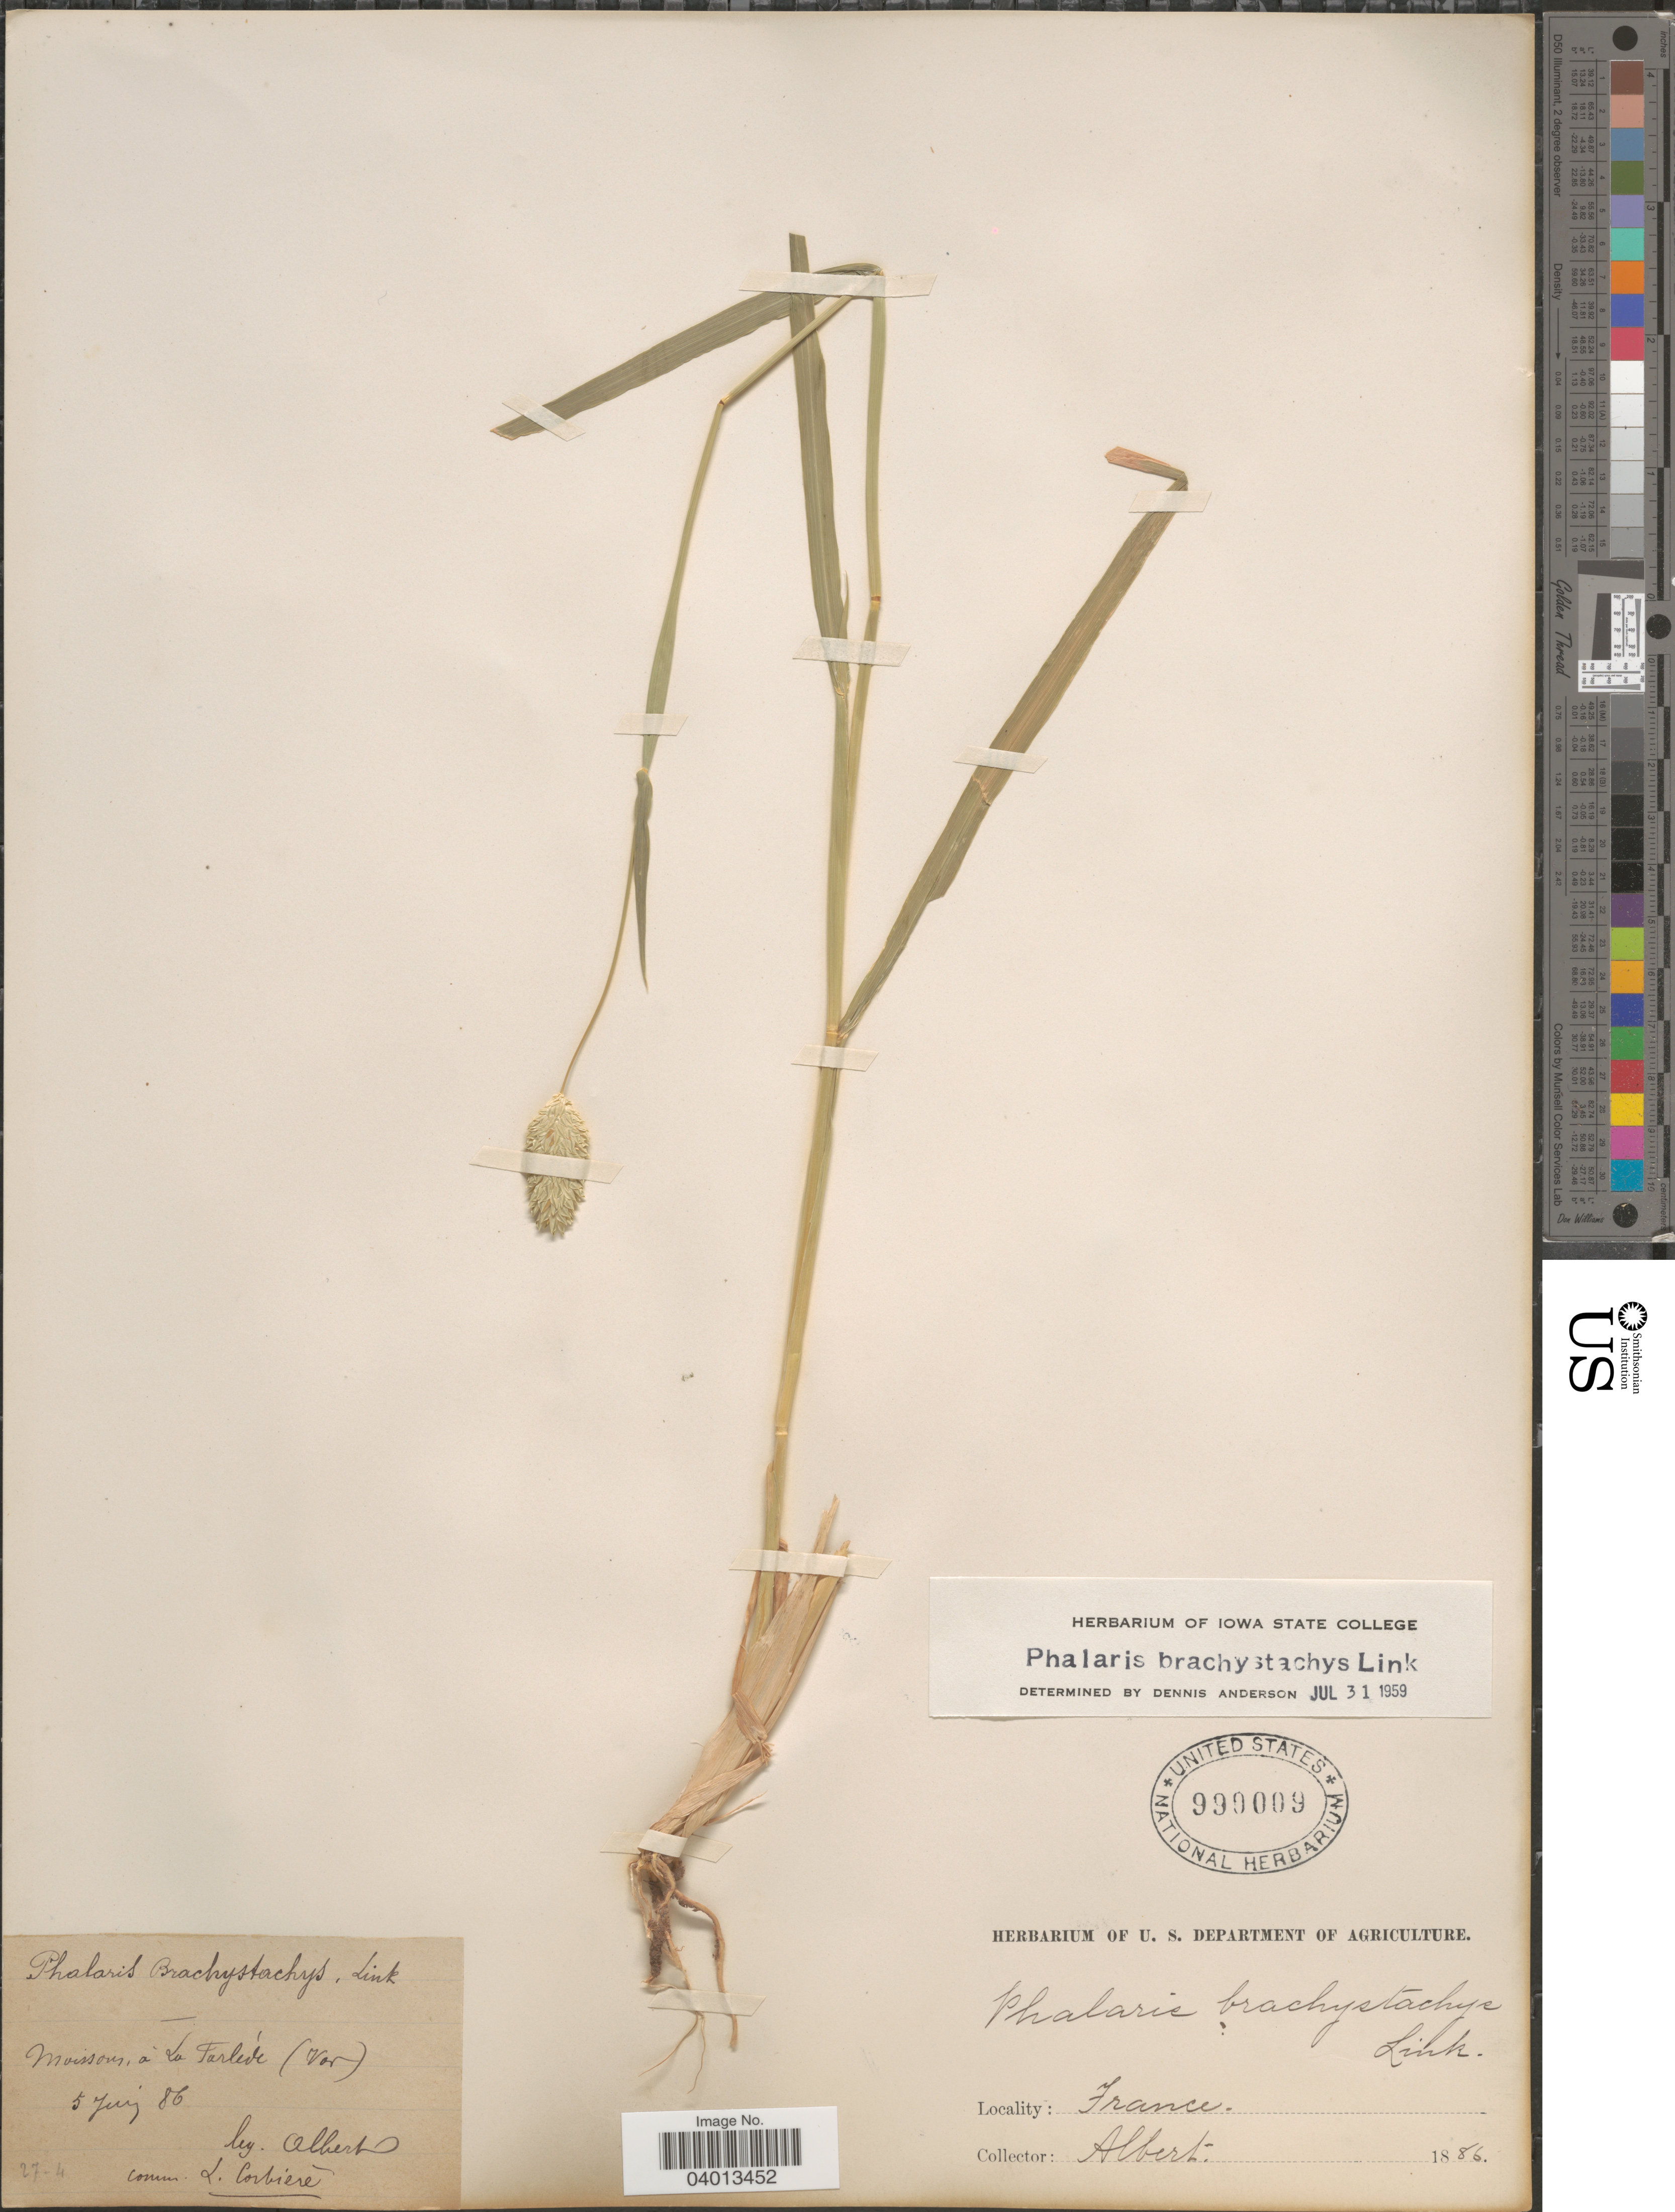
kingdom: Plantae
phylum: Tracheophyta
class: Liliopsida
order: Poales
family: Poaceae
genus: Phalaris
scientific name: Phalaris brachystachys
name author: Link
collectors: -- Albert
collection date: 1886-06-05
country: France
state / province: Provence-Alpes-Côte d'Azur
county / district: Var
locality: Moissons á La Farlede (Var).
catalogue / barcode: US 990009